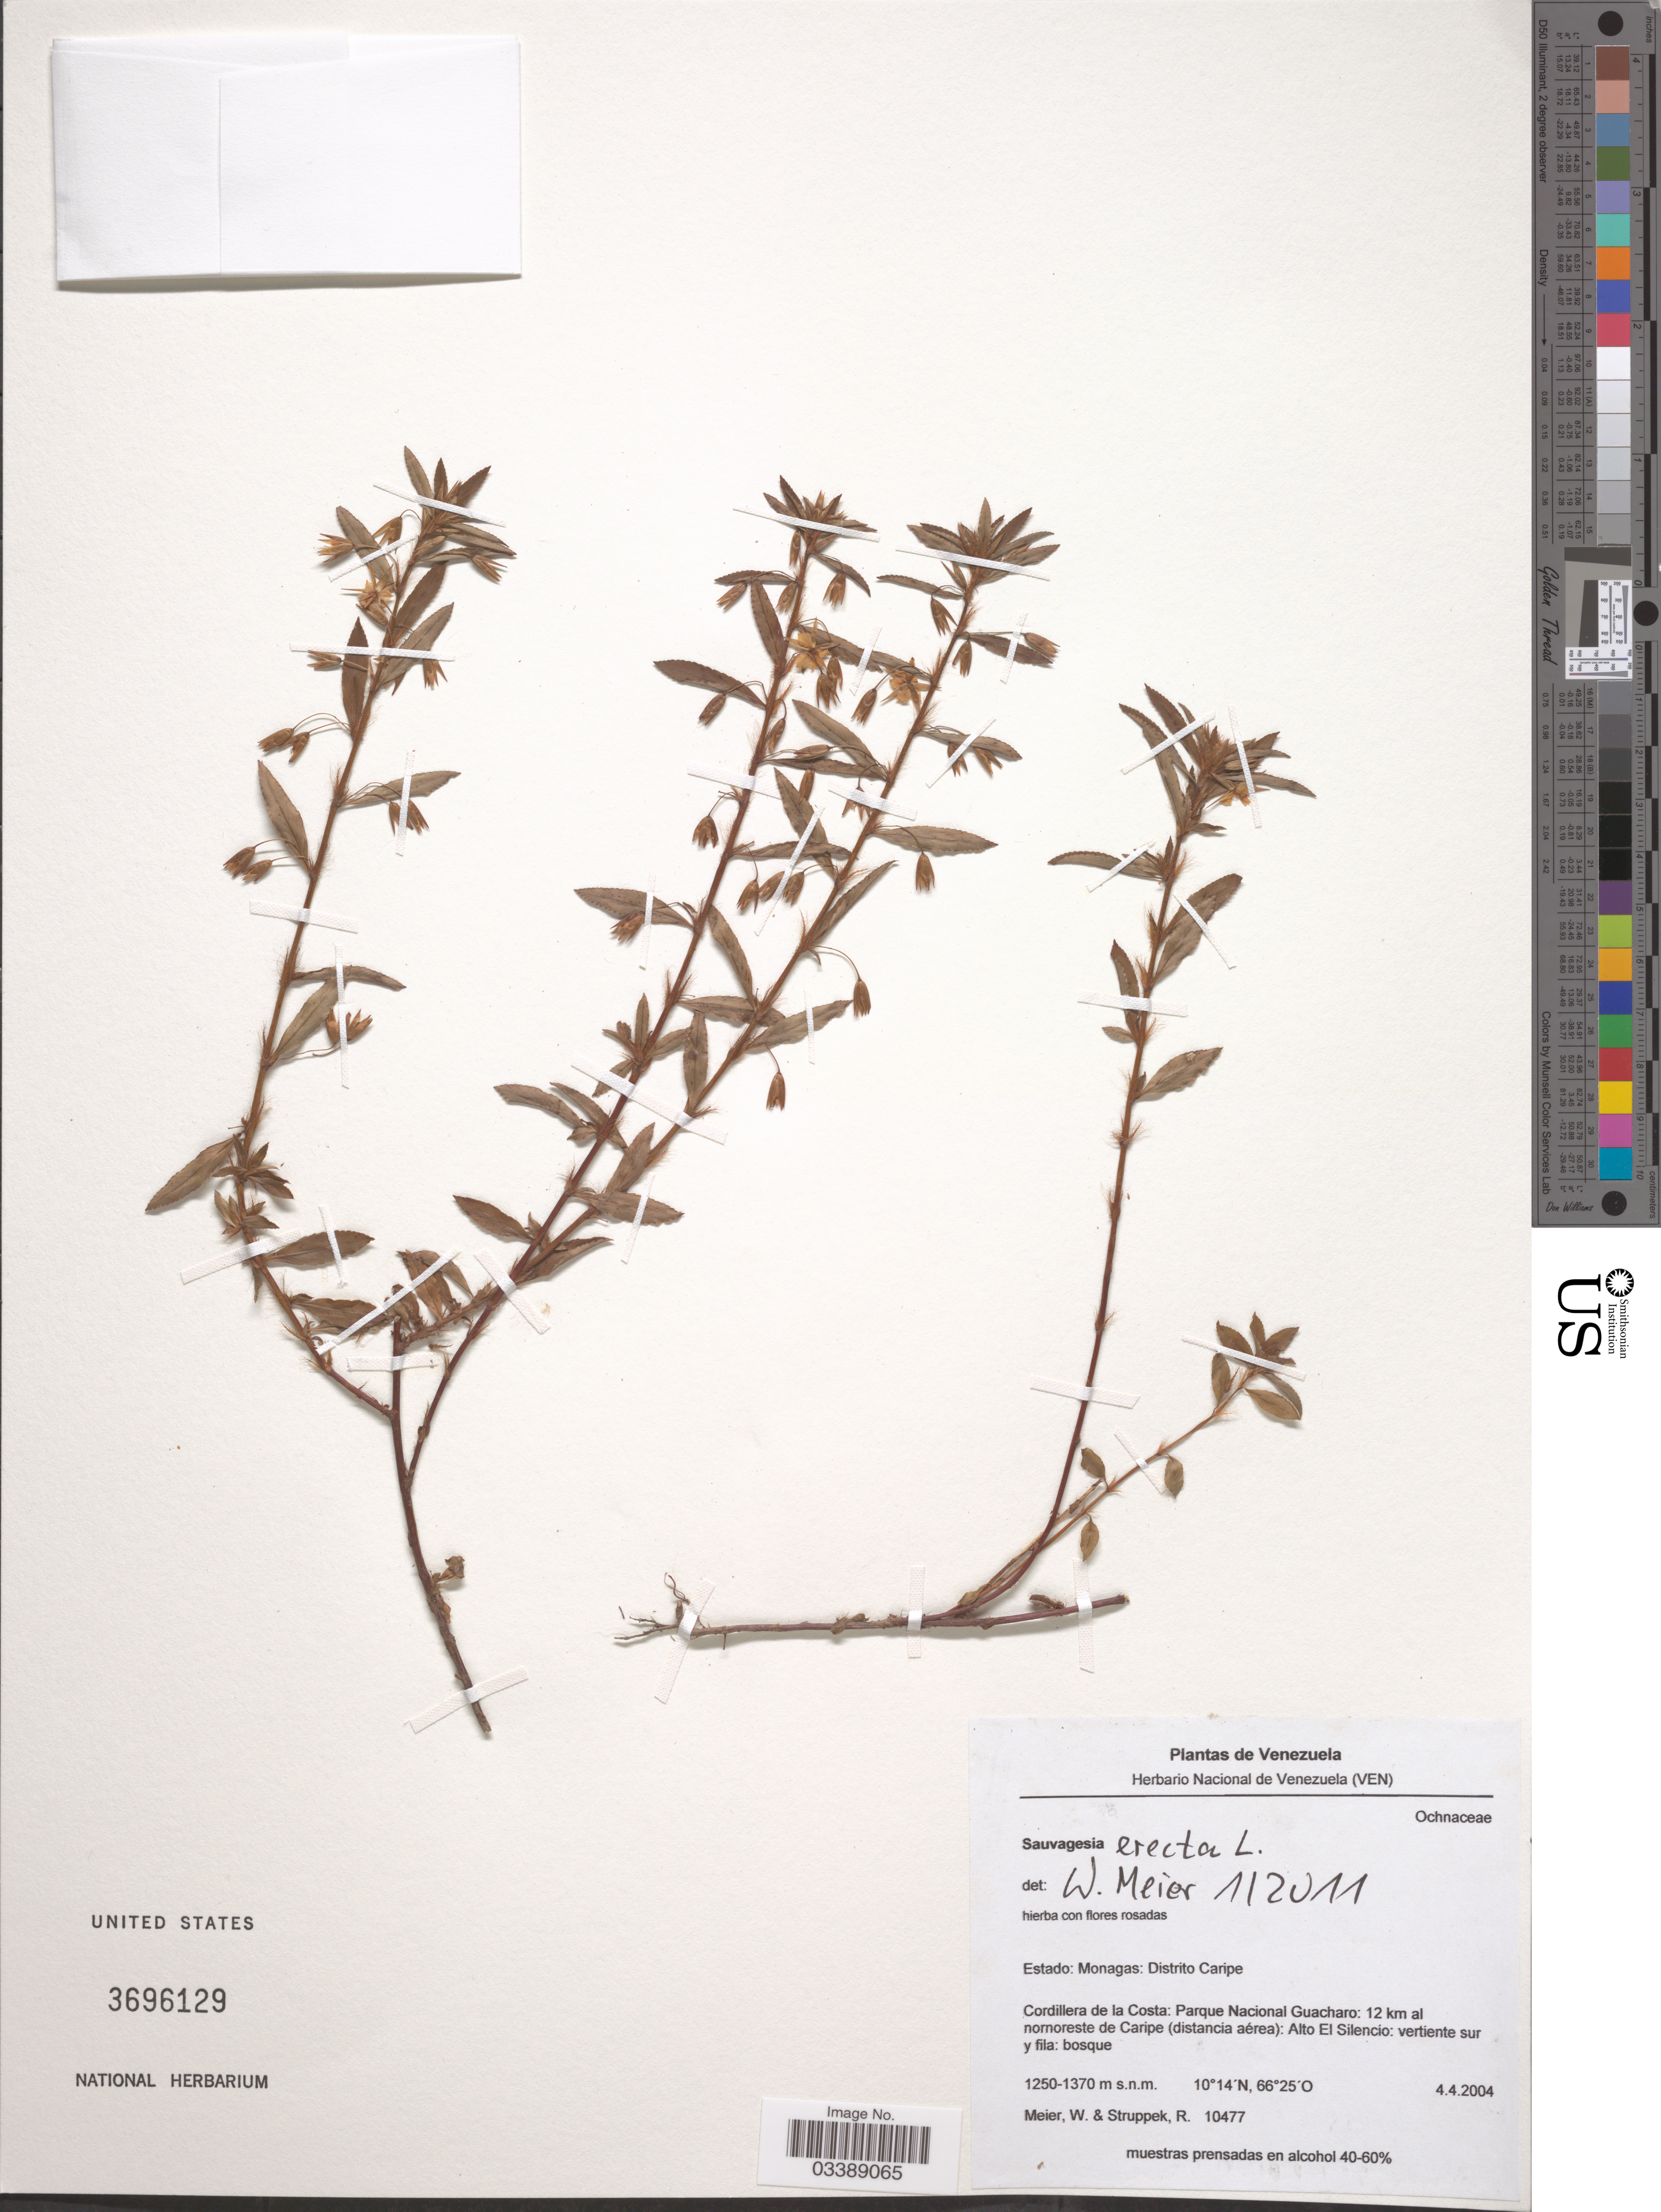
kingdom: Plantae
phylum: Tracheophyta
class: Magnoliopsida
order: Malpighiales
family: Ochnaceae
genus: Sauvagesia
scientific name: Sauvagesia erecta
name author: L.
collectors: W. Meier & R. Struppek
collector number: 10477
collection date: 2004-04-04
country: Venezuela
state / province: Monagas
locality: Distrito Caripe. Cordillera de la Costa: Parque Nacional Guacharo: 12 km al nornoreste de Caripe (distancia aérea): Alto El Silencio: vertiente sur y fila: bosque.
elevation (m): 1250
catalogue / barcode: US 3696129